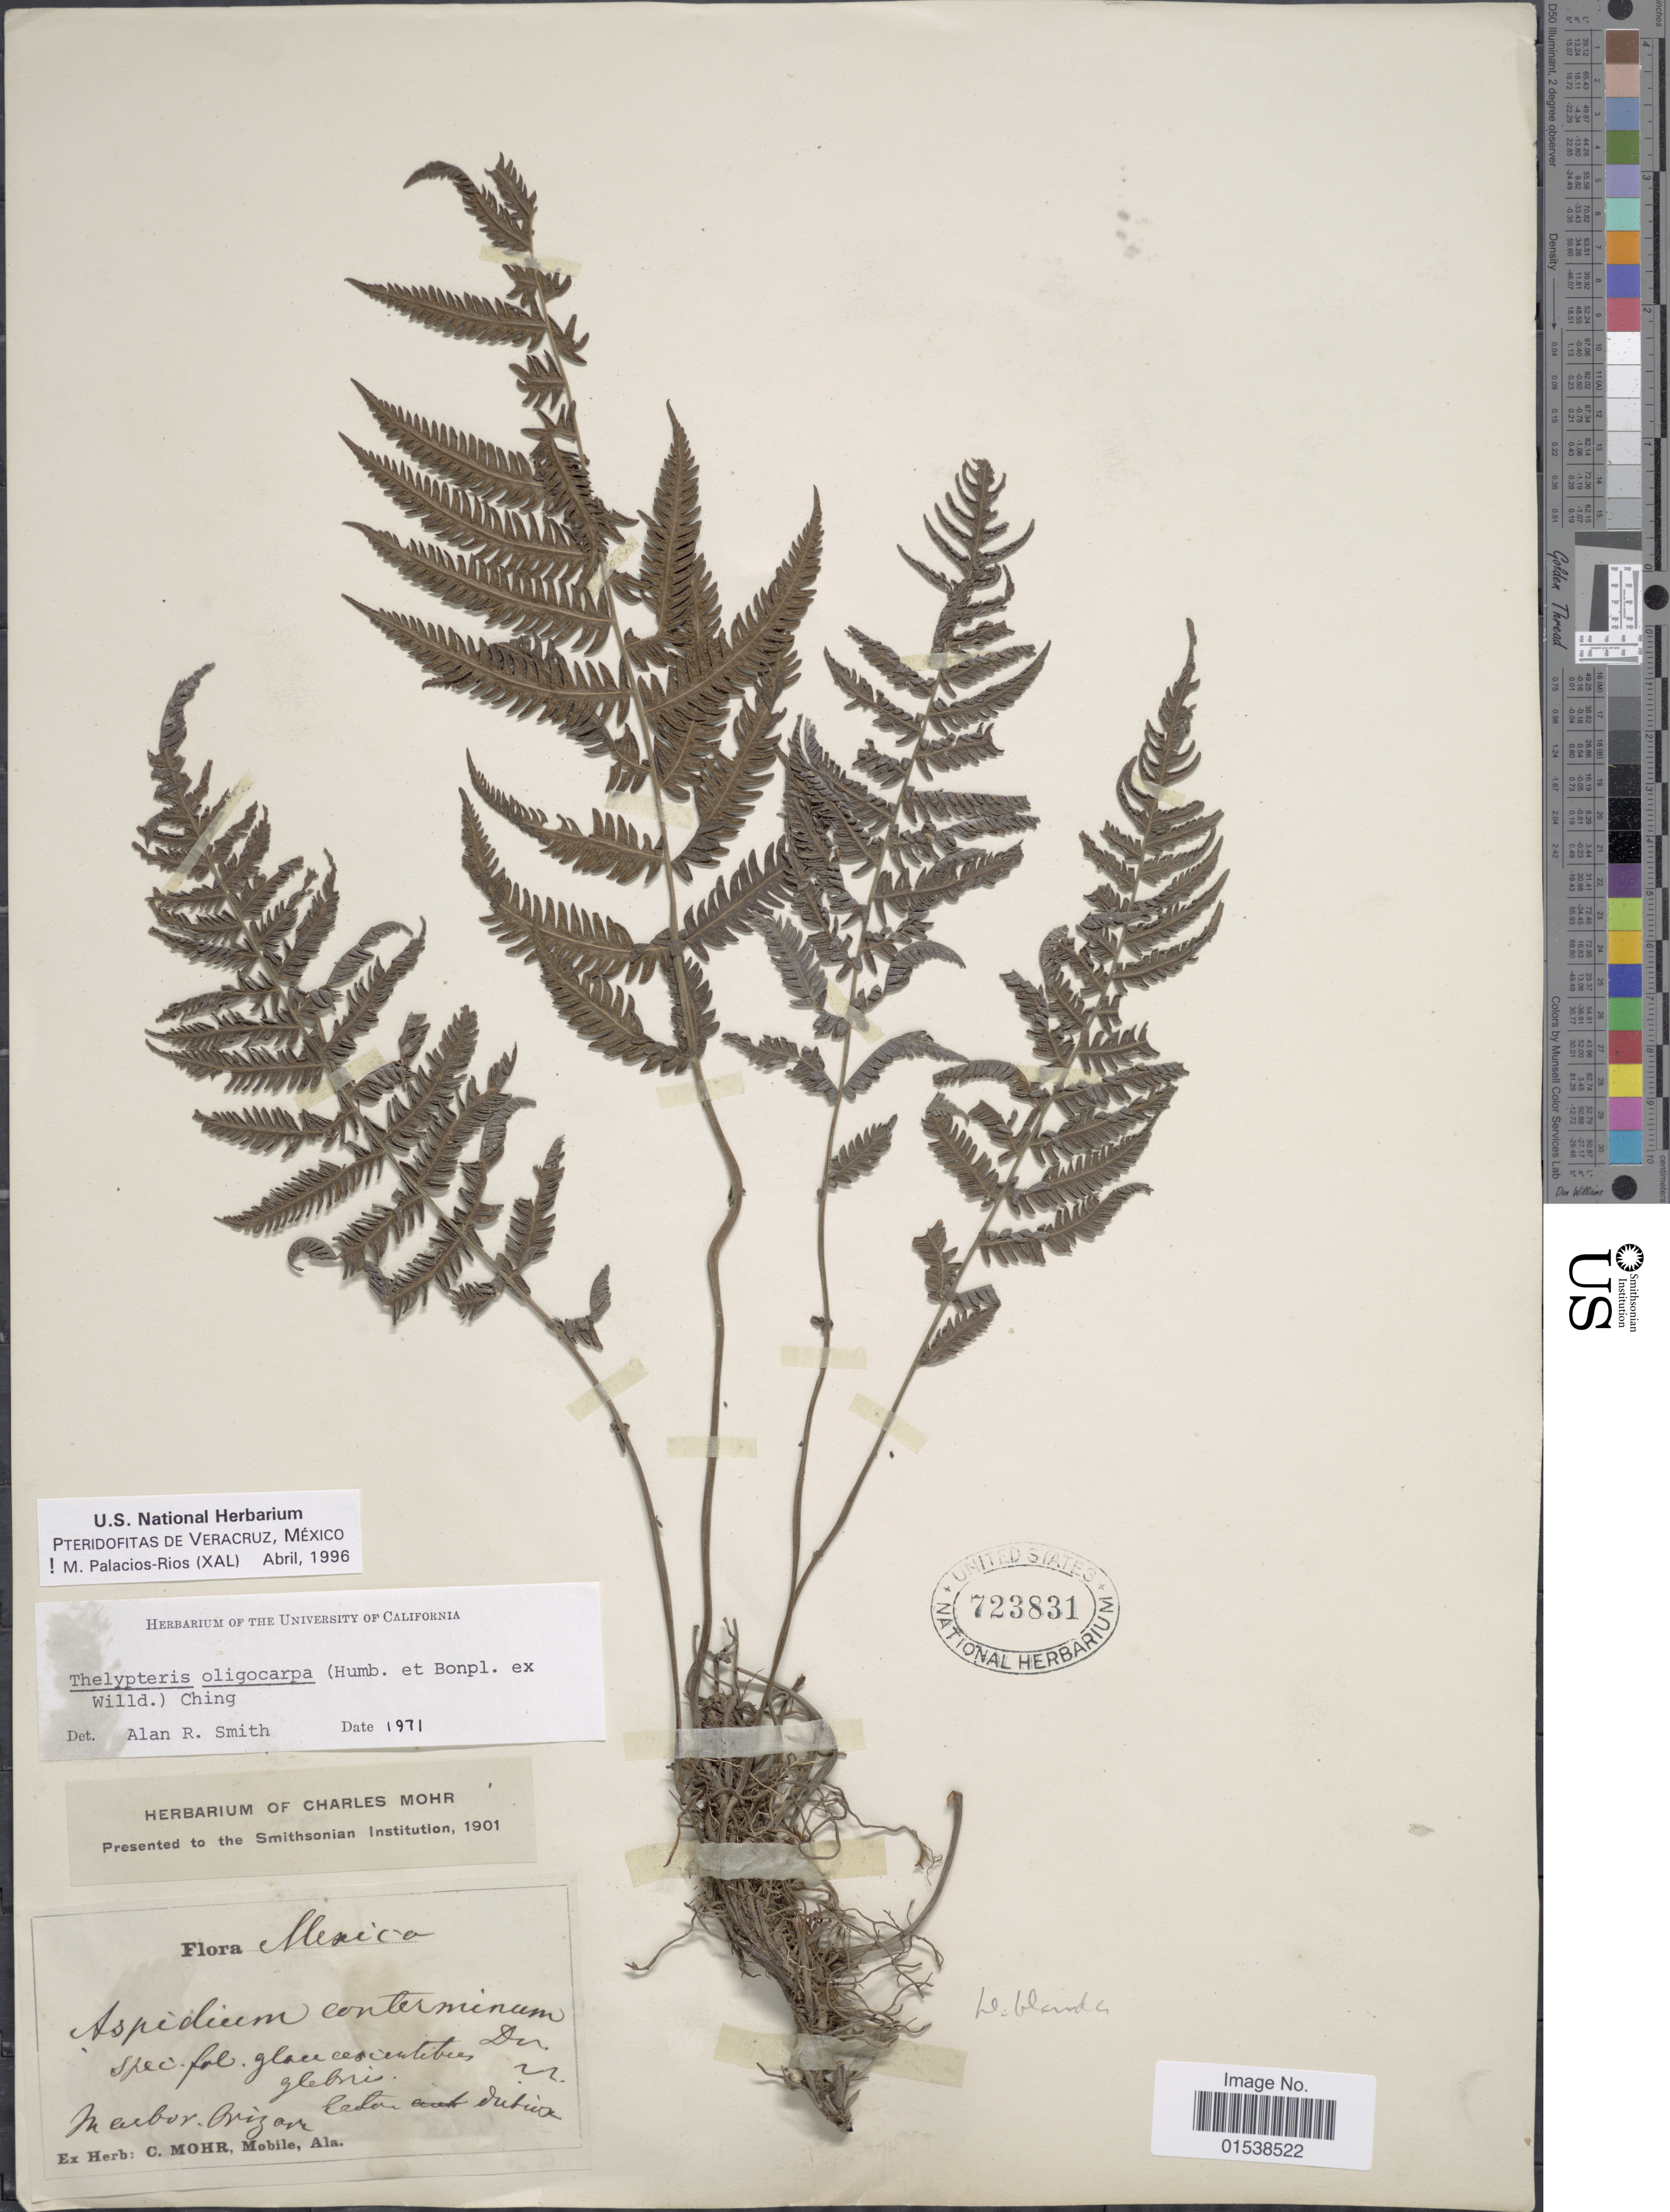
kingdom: Plantae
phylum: Tracheophyta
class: Polypodiopsida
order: Polypodiales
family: Thelypteridaceae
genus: Amauropelta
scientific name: Amauropelta oligocarpa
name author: (Humb. & Bonpl. ex Willd.) Pic. Serm.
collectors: Mohr, C. T. (herbarium)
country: Mexico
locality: Harbor Vutiva, In arbor Orizava [interpreted]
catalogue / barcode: US 723831